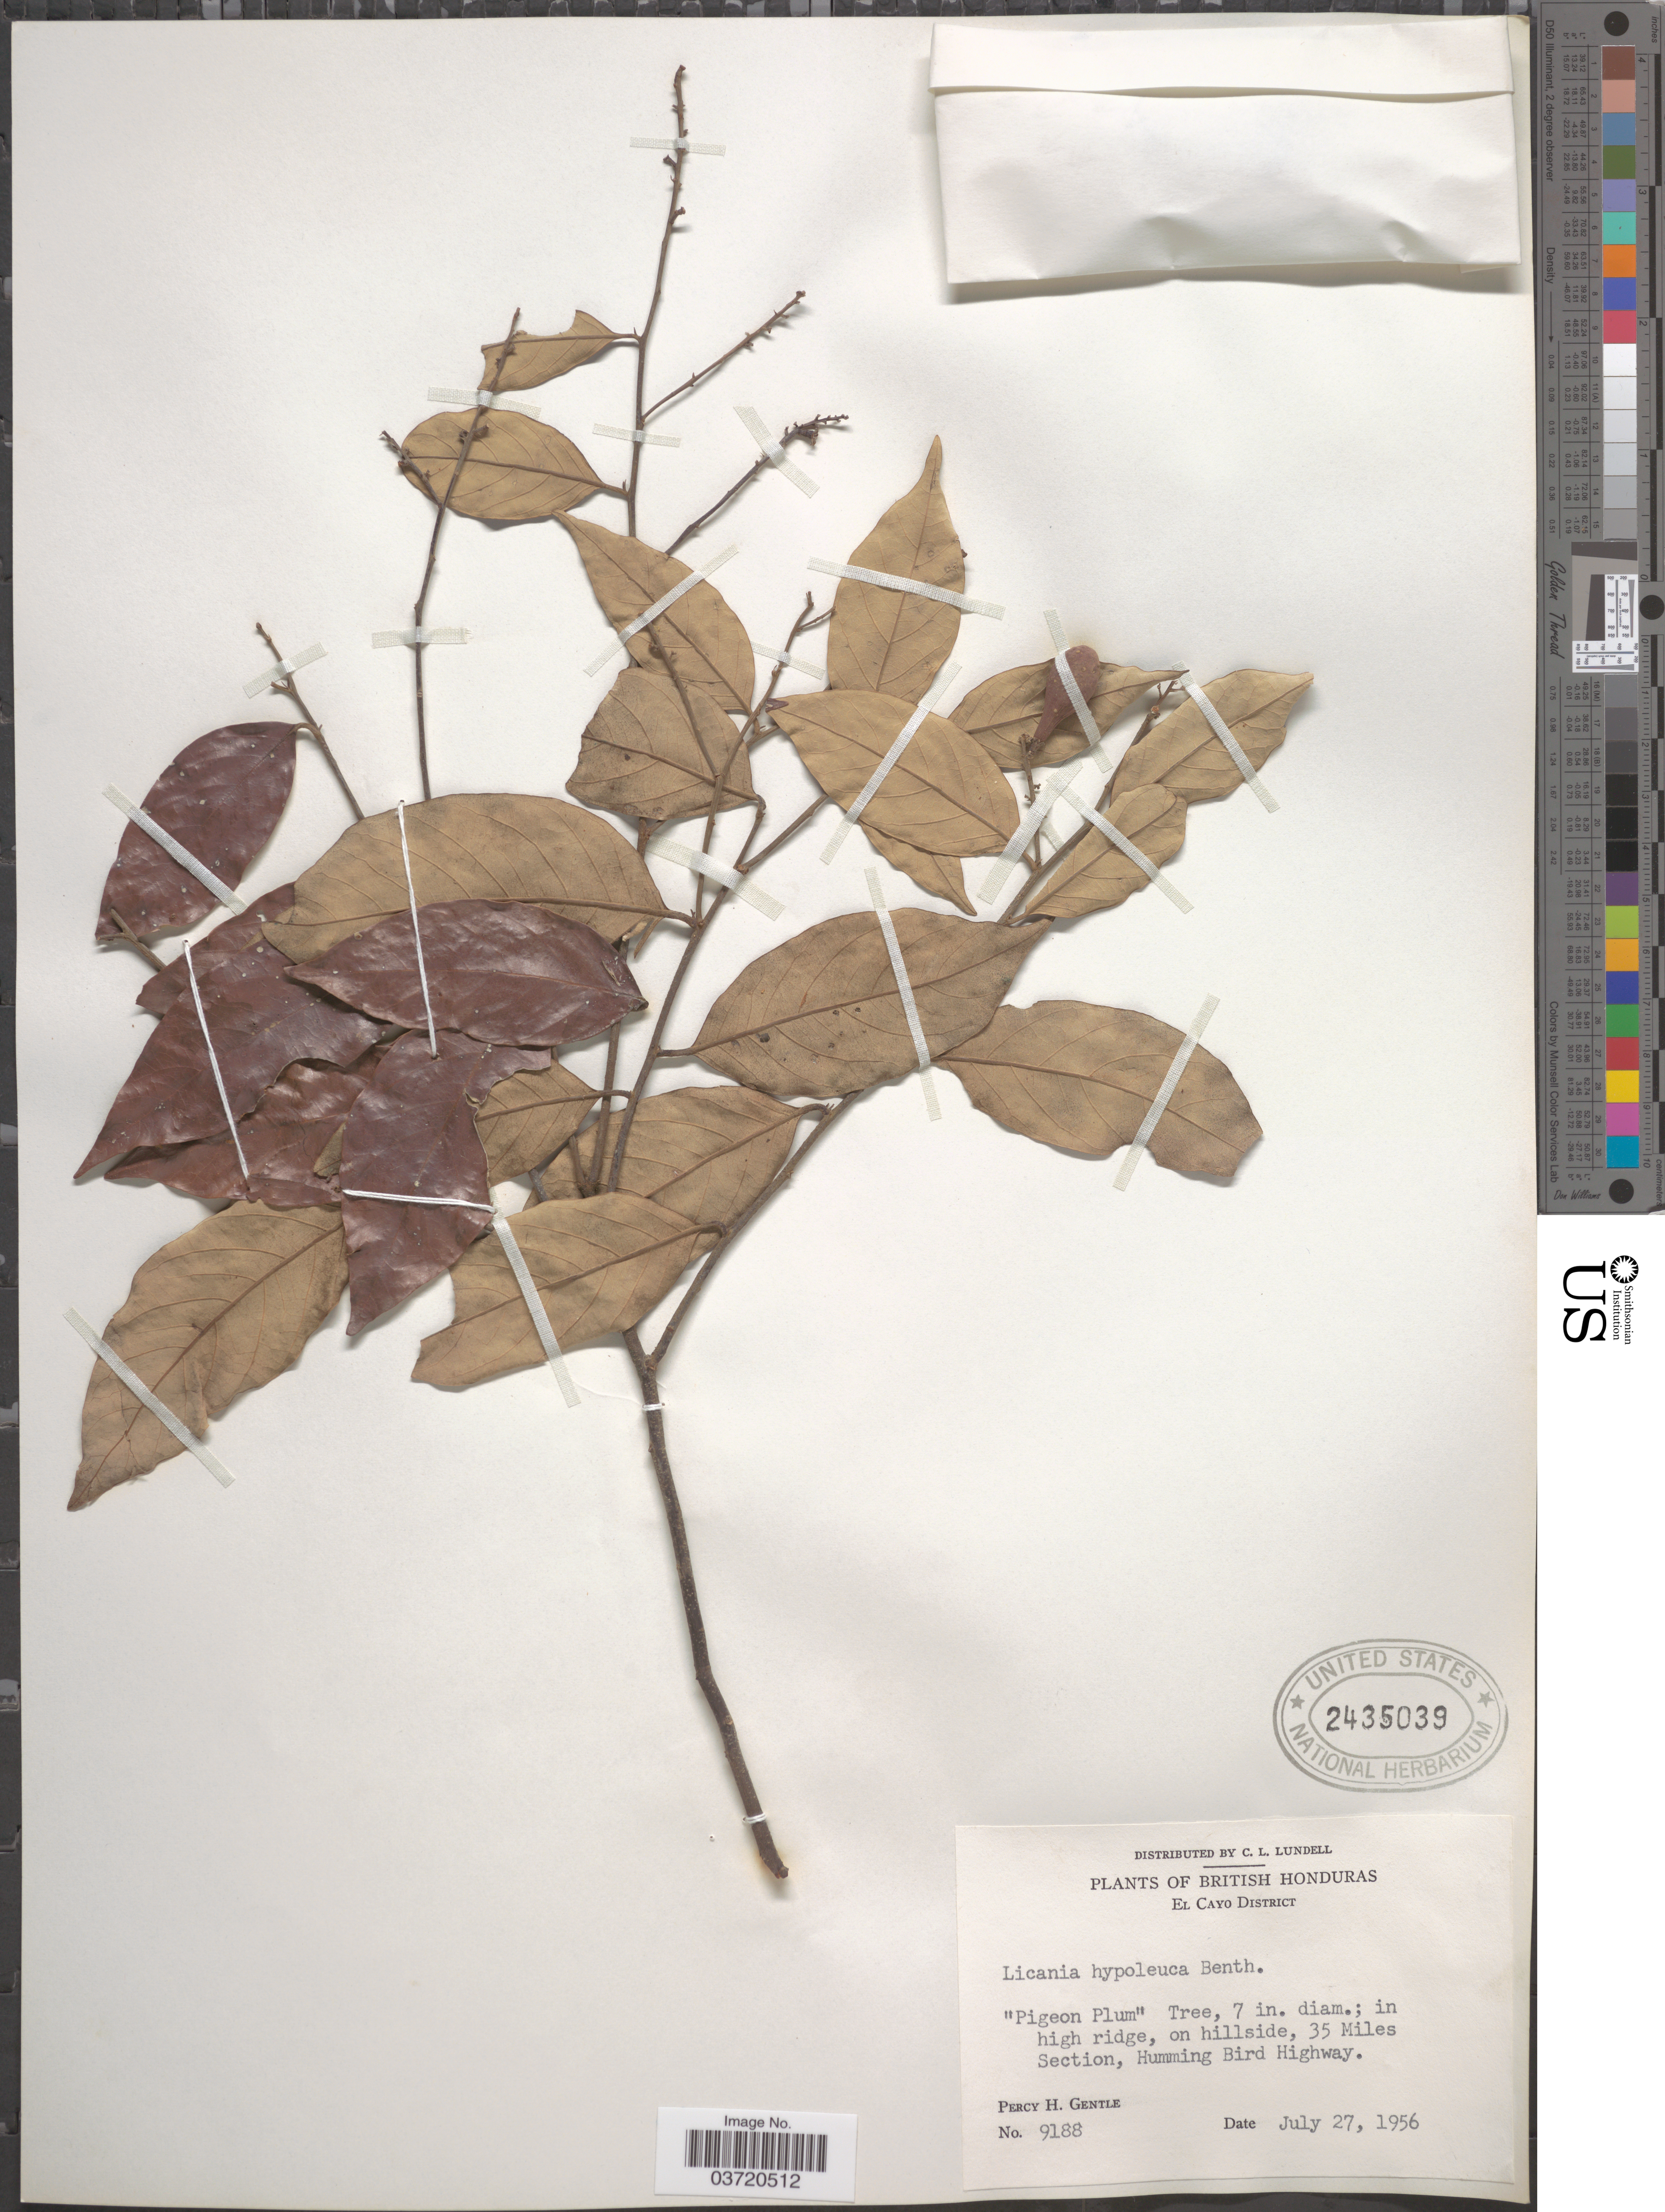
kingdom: Plantae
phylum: Tracheophyta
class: Magnoliopsida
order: Malpighiales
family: Chrysobalanaceae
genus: Licania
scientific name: Licania hypoleuca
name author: Benth.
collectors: P. H. Gentle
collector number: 9188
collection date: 1956-07-27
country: Belize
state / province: Cayo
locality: British Honduras. El Cayo District. In high ridge, on hillside, 35 Miles Section, Humming Bird Highway.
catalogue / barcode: US 2435039